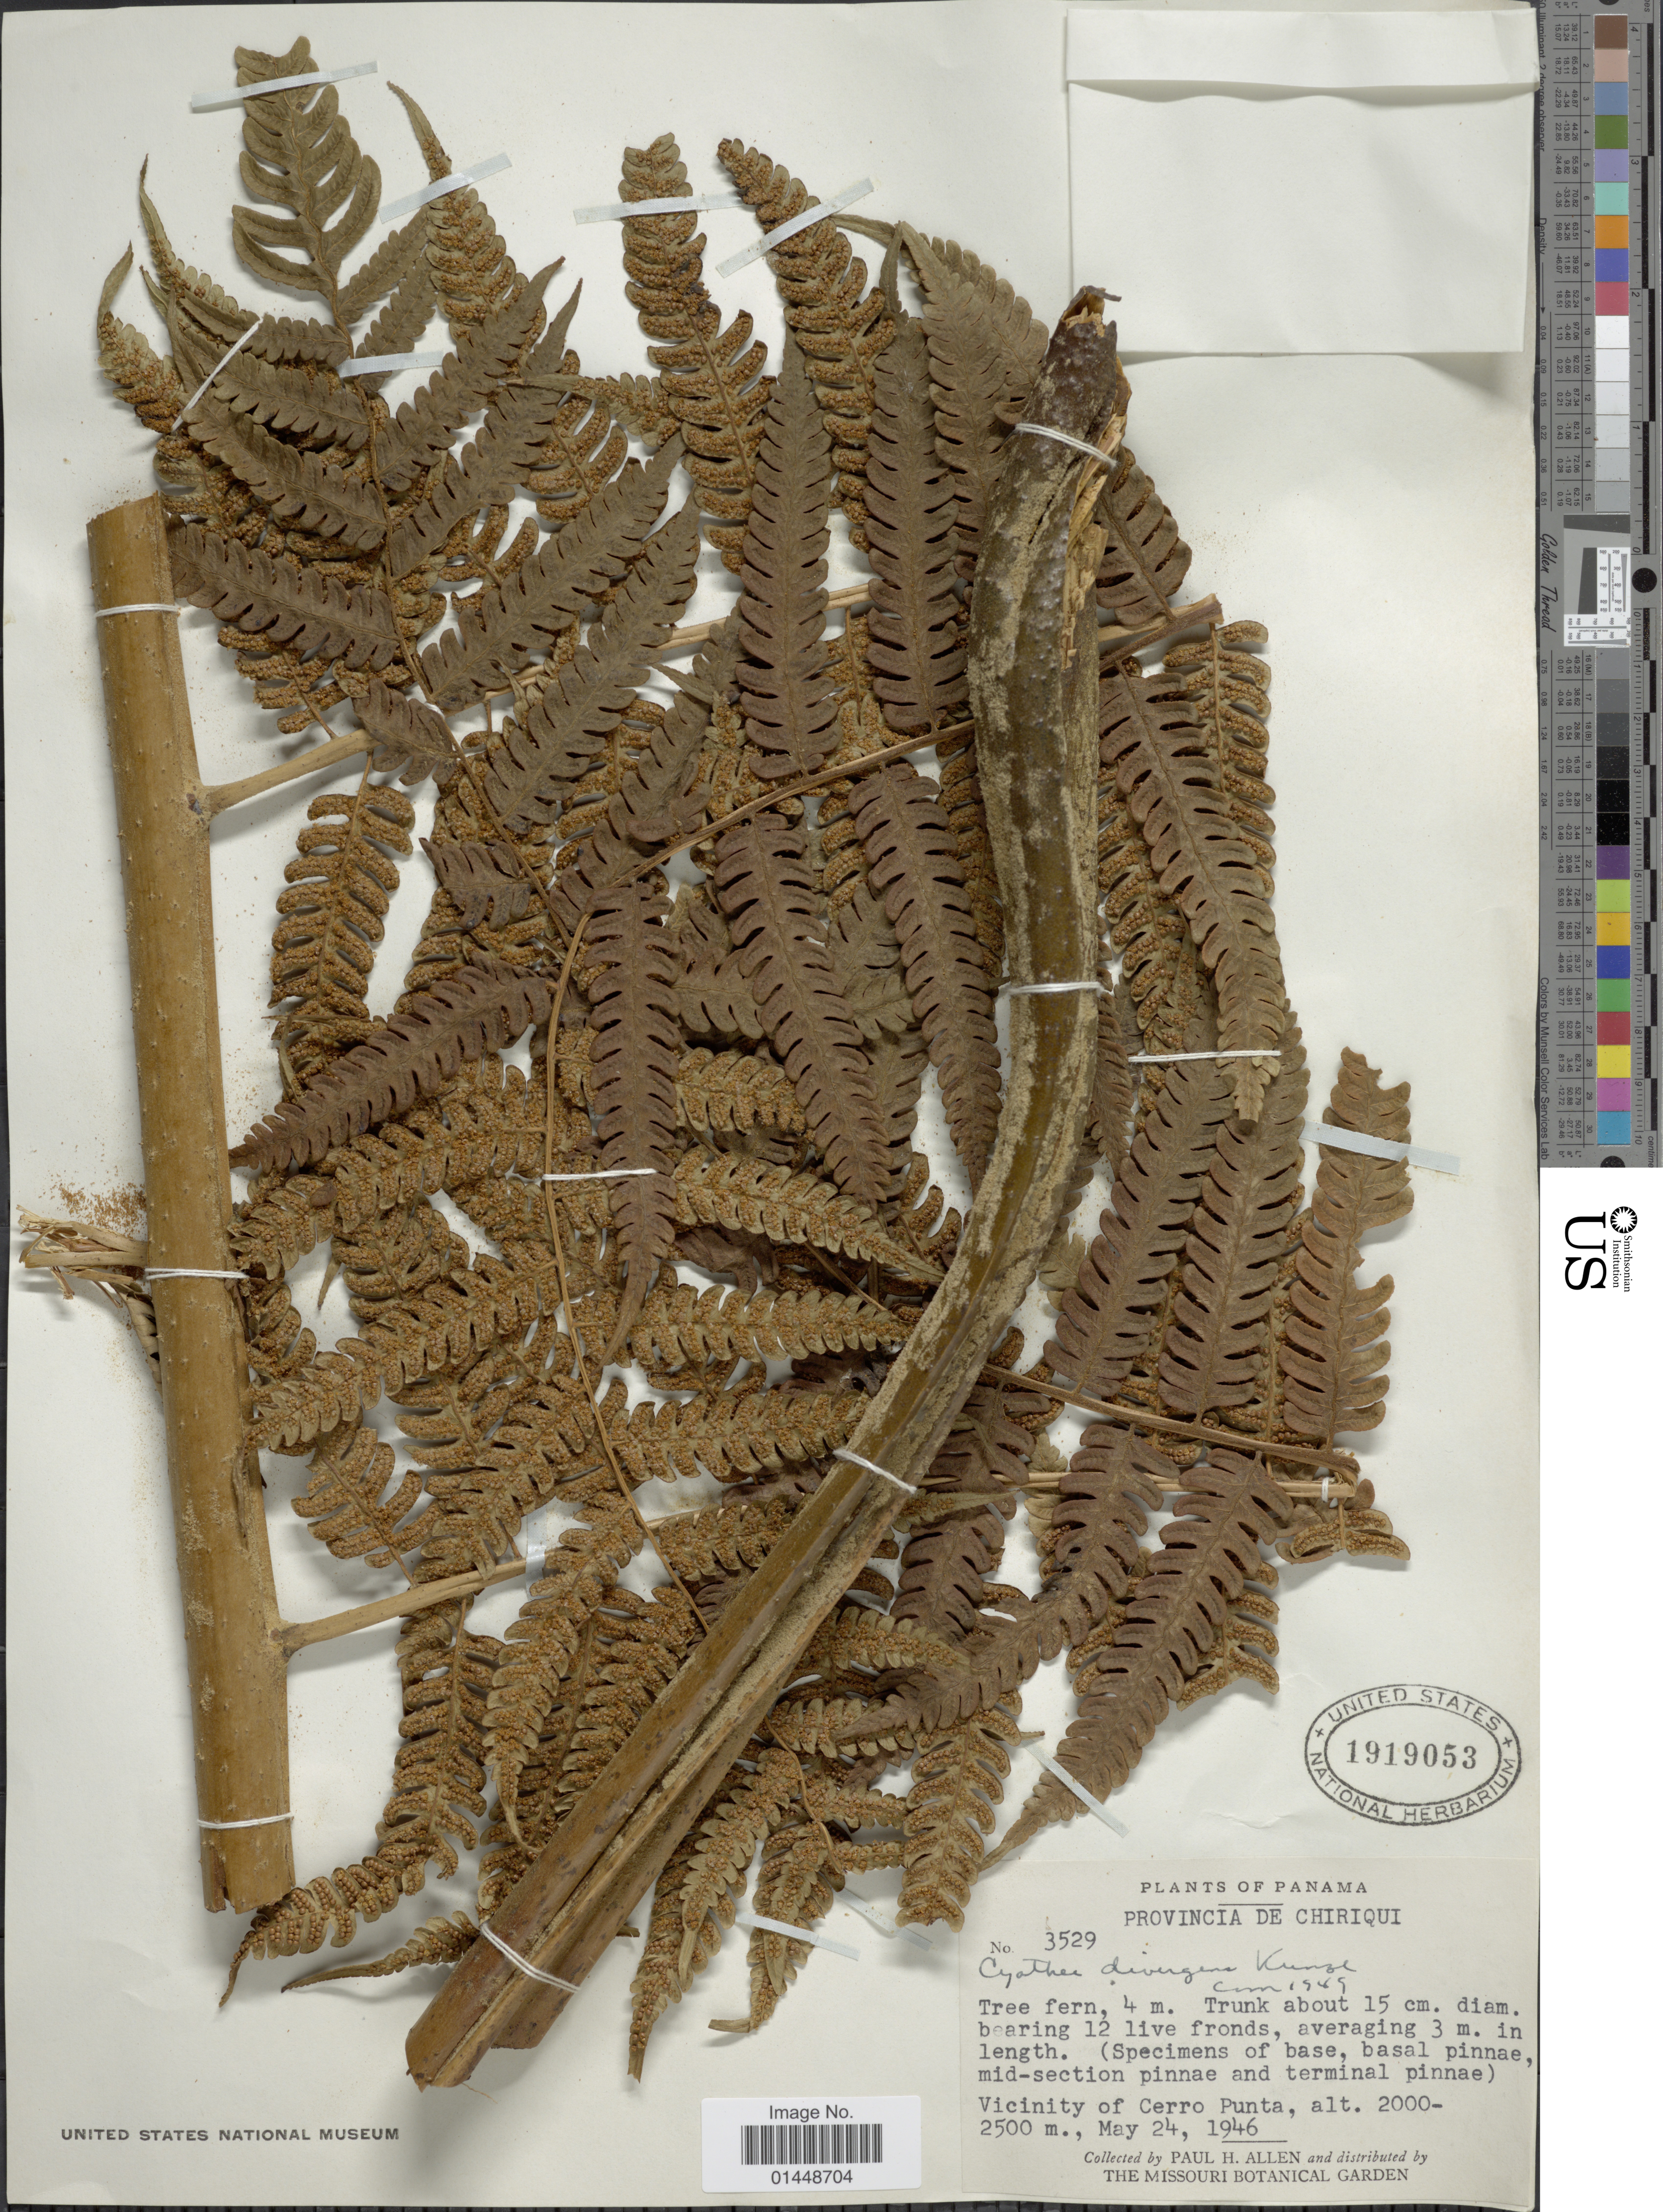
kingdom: Plantae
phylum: Tracheophyta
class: Polypodiopsida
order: Cyatheales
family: Cyatheaceae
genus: Cyathea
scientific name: Cyathea divergens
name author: Kunze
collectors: P. H. Allen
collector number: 3529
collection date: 1946-05-24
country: Panama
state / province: Chiriqui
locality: Provincia de Chiriqui. Vicinity of Cerro Punta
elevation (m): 2000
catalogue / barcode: US 1919053